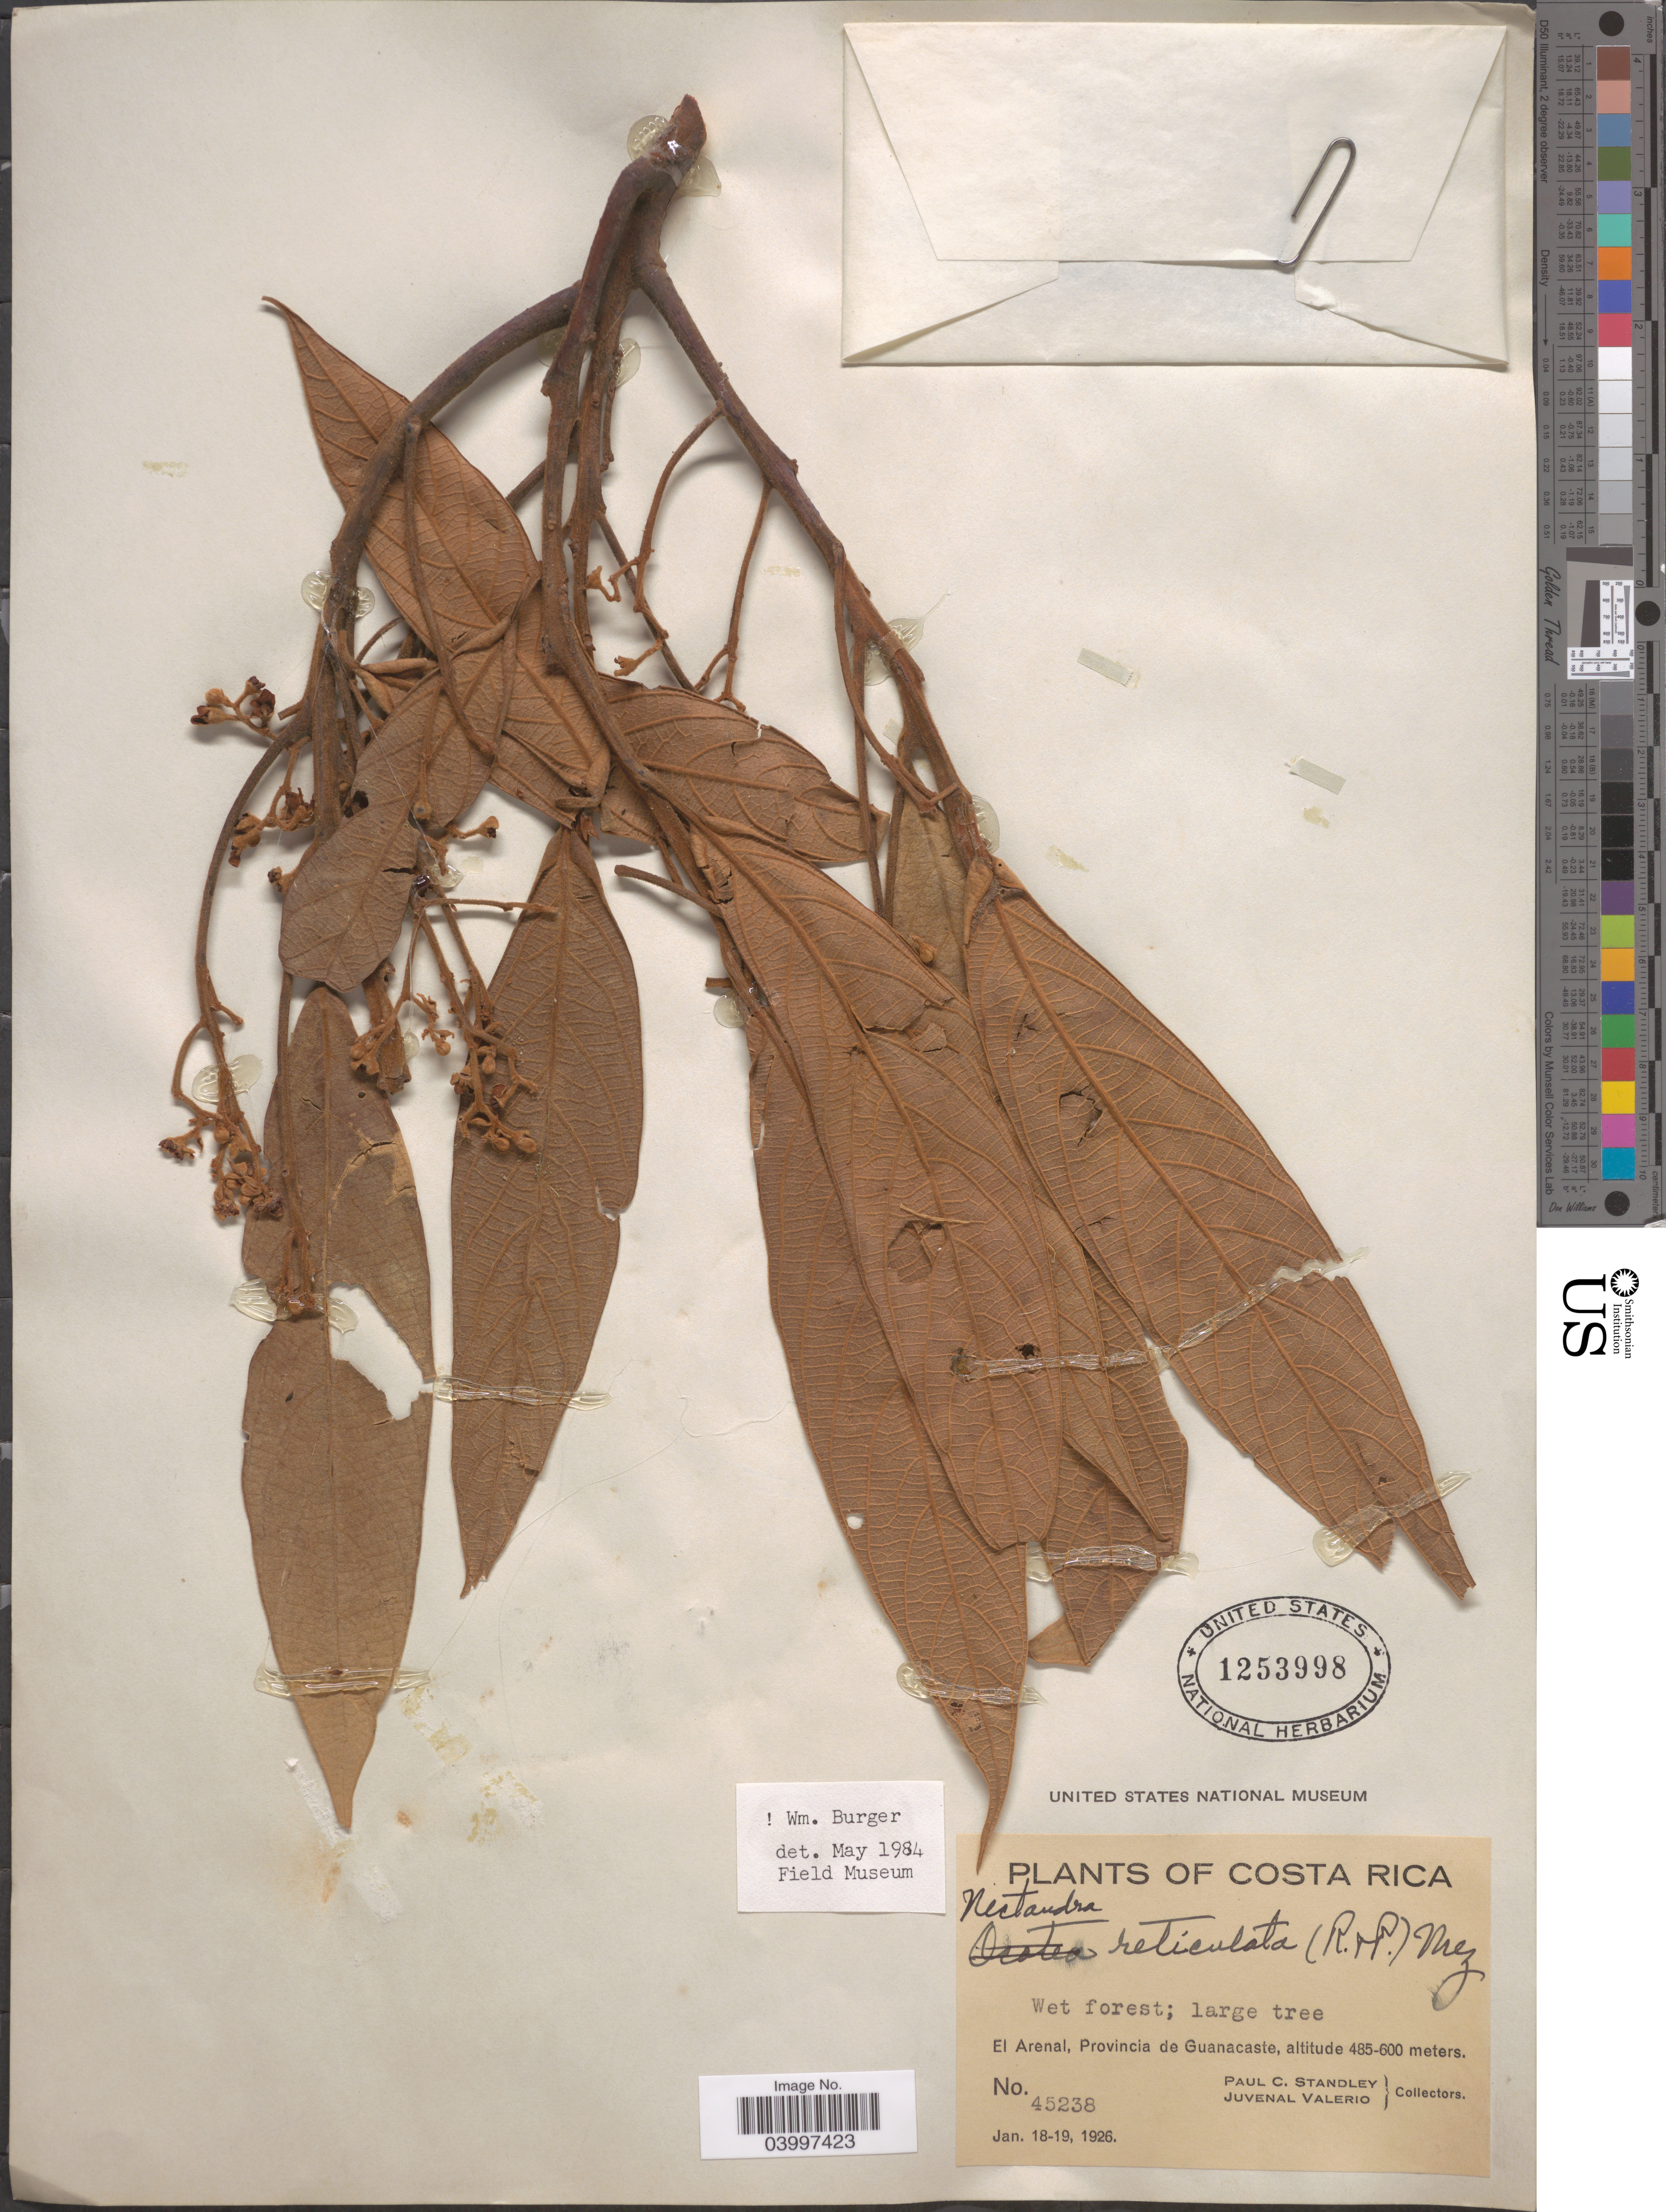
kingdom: Plantae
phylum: Tracheophyta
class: Magnoliopsida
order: Laurales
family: Lauraceae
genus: Nectandra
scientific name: Nectandra reticulata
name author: (Ruiz & Pav.) Mez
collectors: P. C. Standley & J. Valerio R.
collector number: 45238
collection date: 1926-01-18/1926-01-19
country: Costa Rica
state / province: Guanacaste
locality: El Arenal.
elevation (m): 485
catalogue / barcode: US 1253998